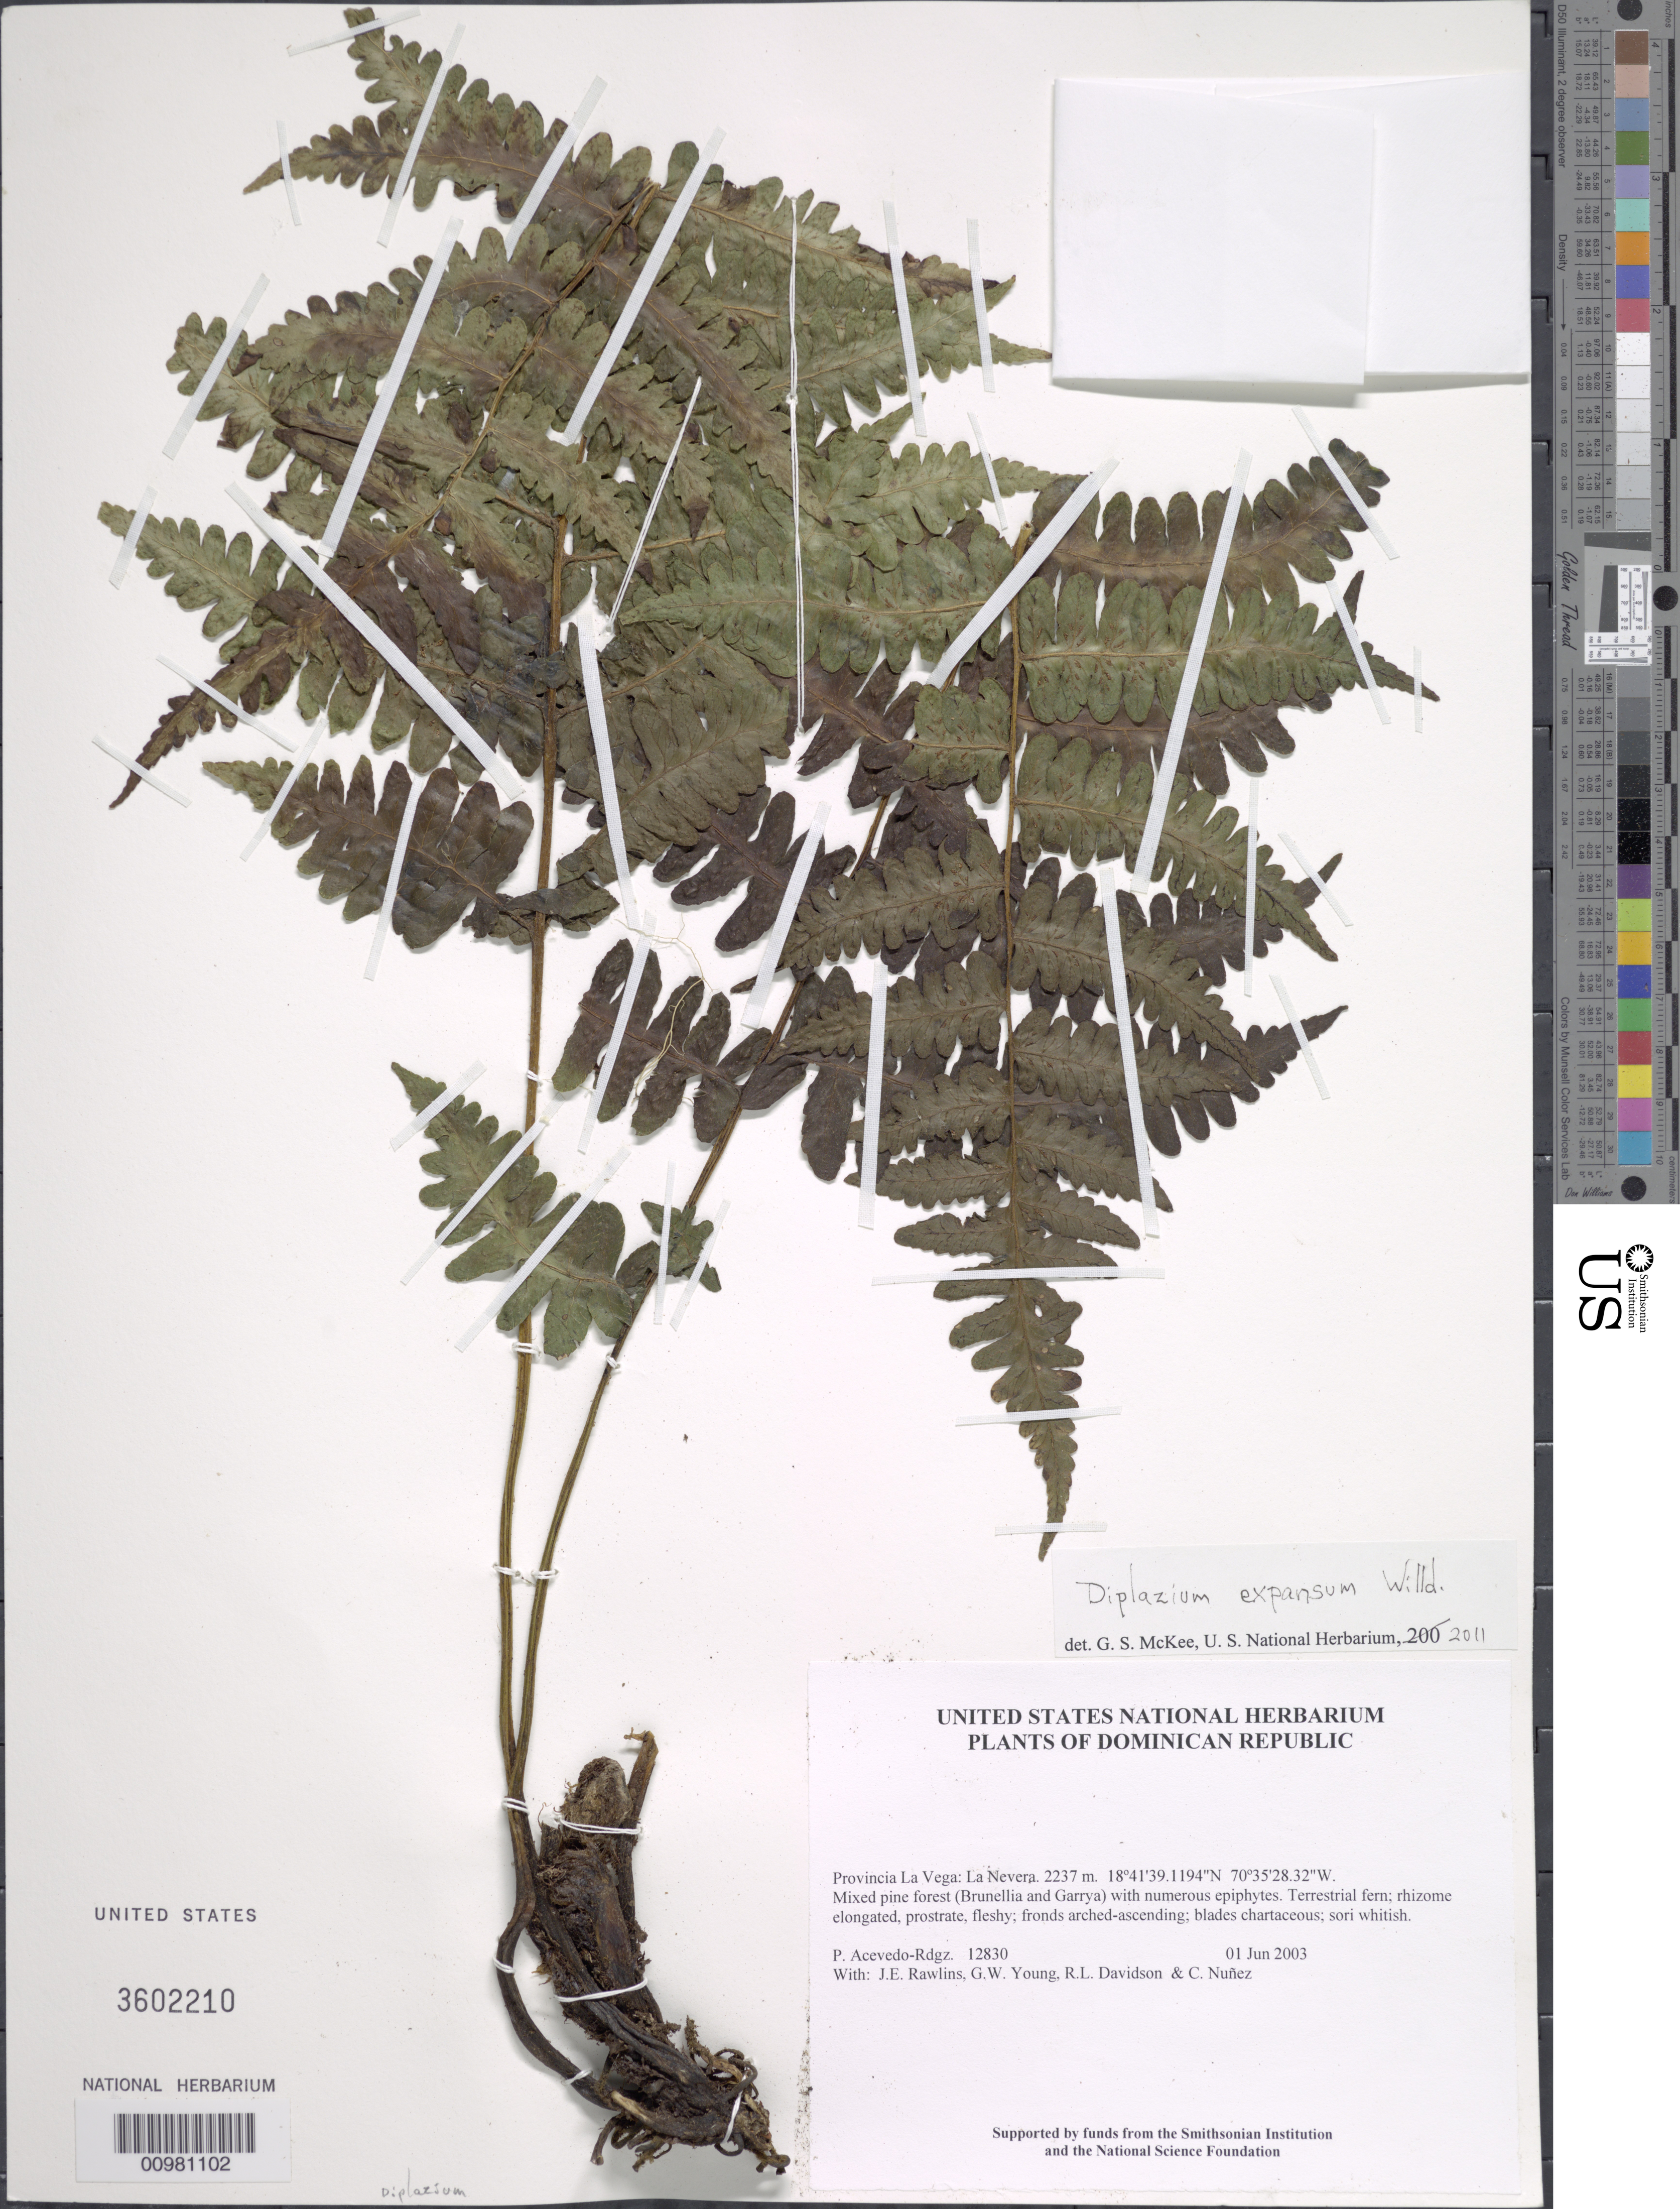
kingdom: Plantae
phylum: Tracheophyta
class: Polypodiopsida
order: Polypodiales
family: Athyriaceae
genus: Diplazium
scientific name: Diplazium sp.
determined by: Sánchez, C.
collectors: P. Acevedo-Rodr., J. Rawlins, G. Young, R. Davidson & C. Nunez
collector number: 12830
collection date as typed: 01 Jun 2003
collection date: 2003-06-01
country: Dominican Republic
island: Hispaniola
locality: Provincia La Vega: La Nevera.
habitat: Mixed pine forest (Brunellia and Garrya) with numerous epiphytes.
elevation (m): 2237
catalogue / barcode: US 3602210